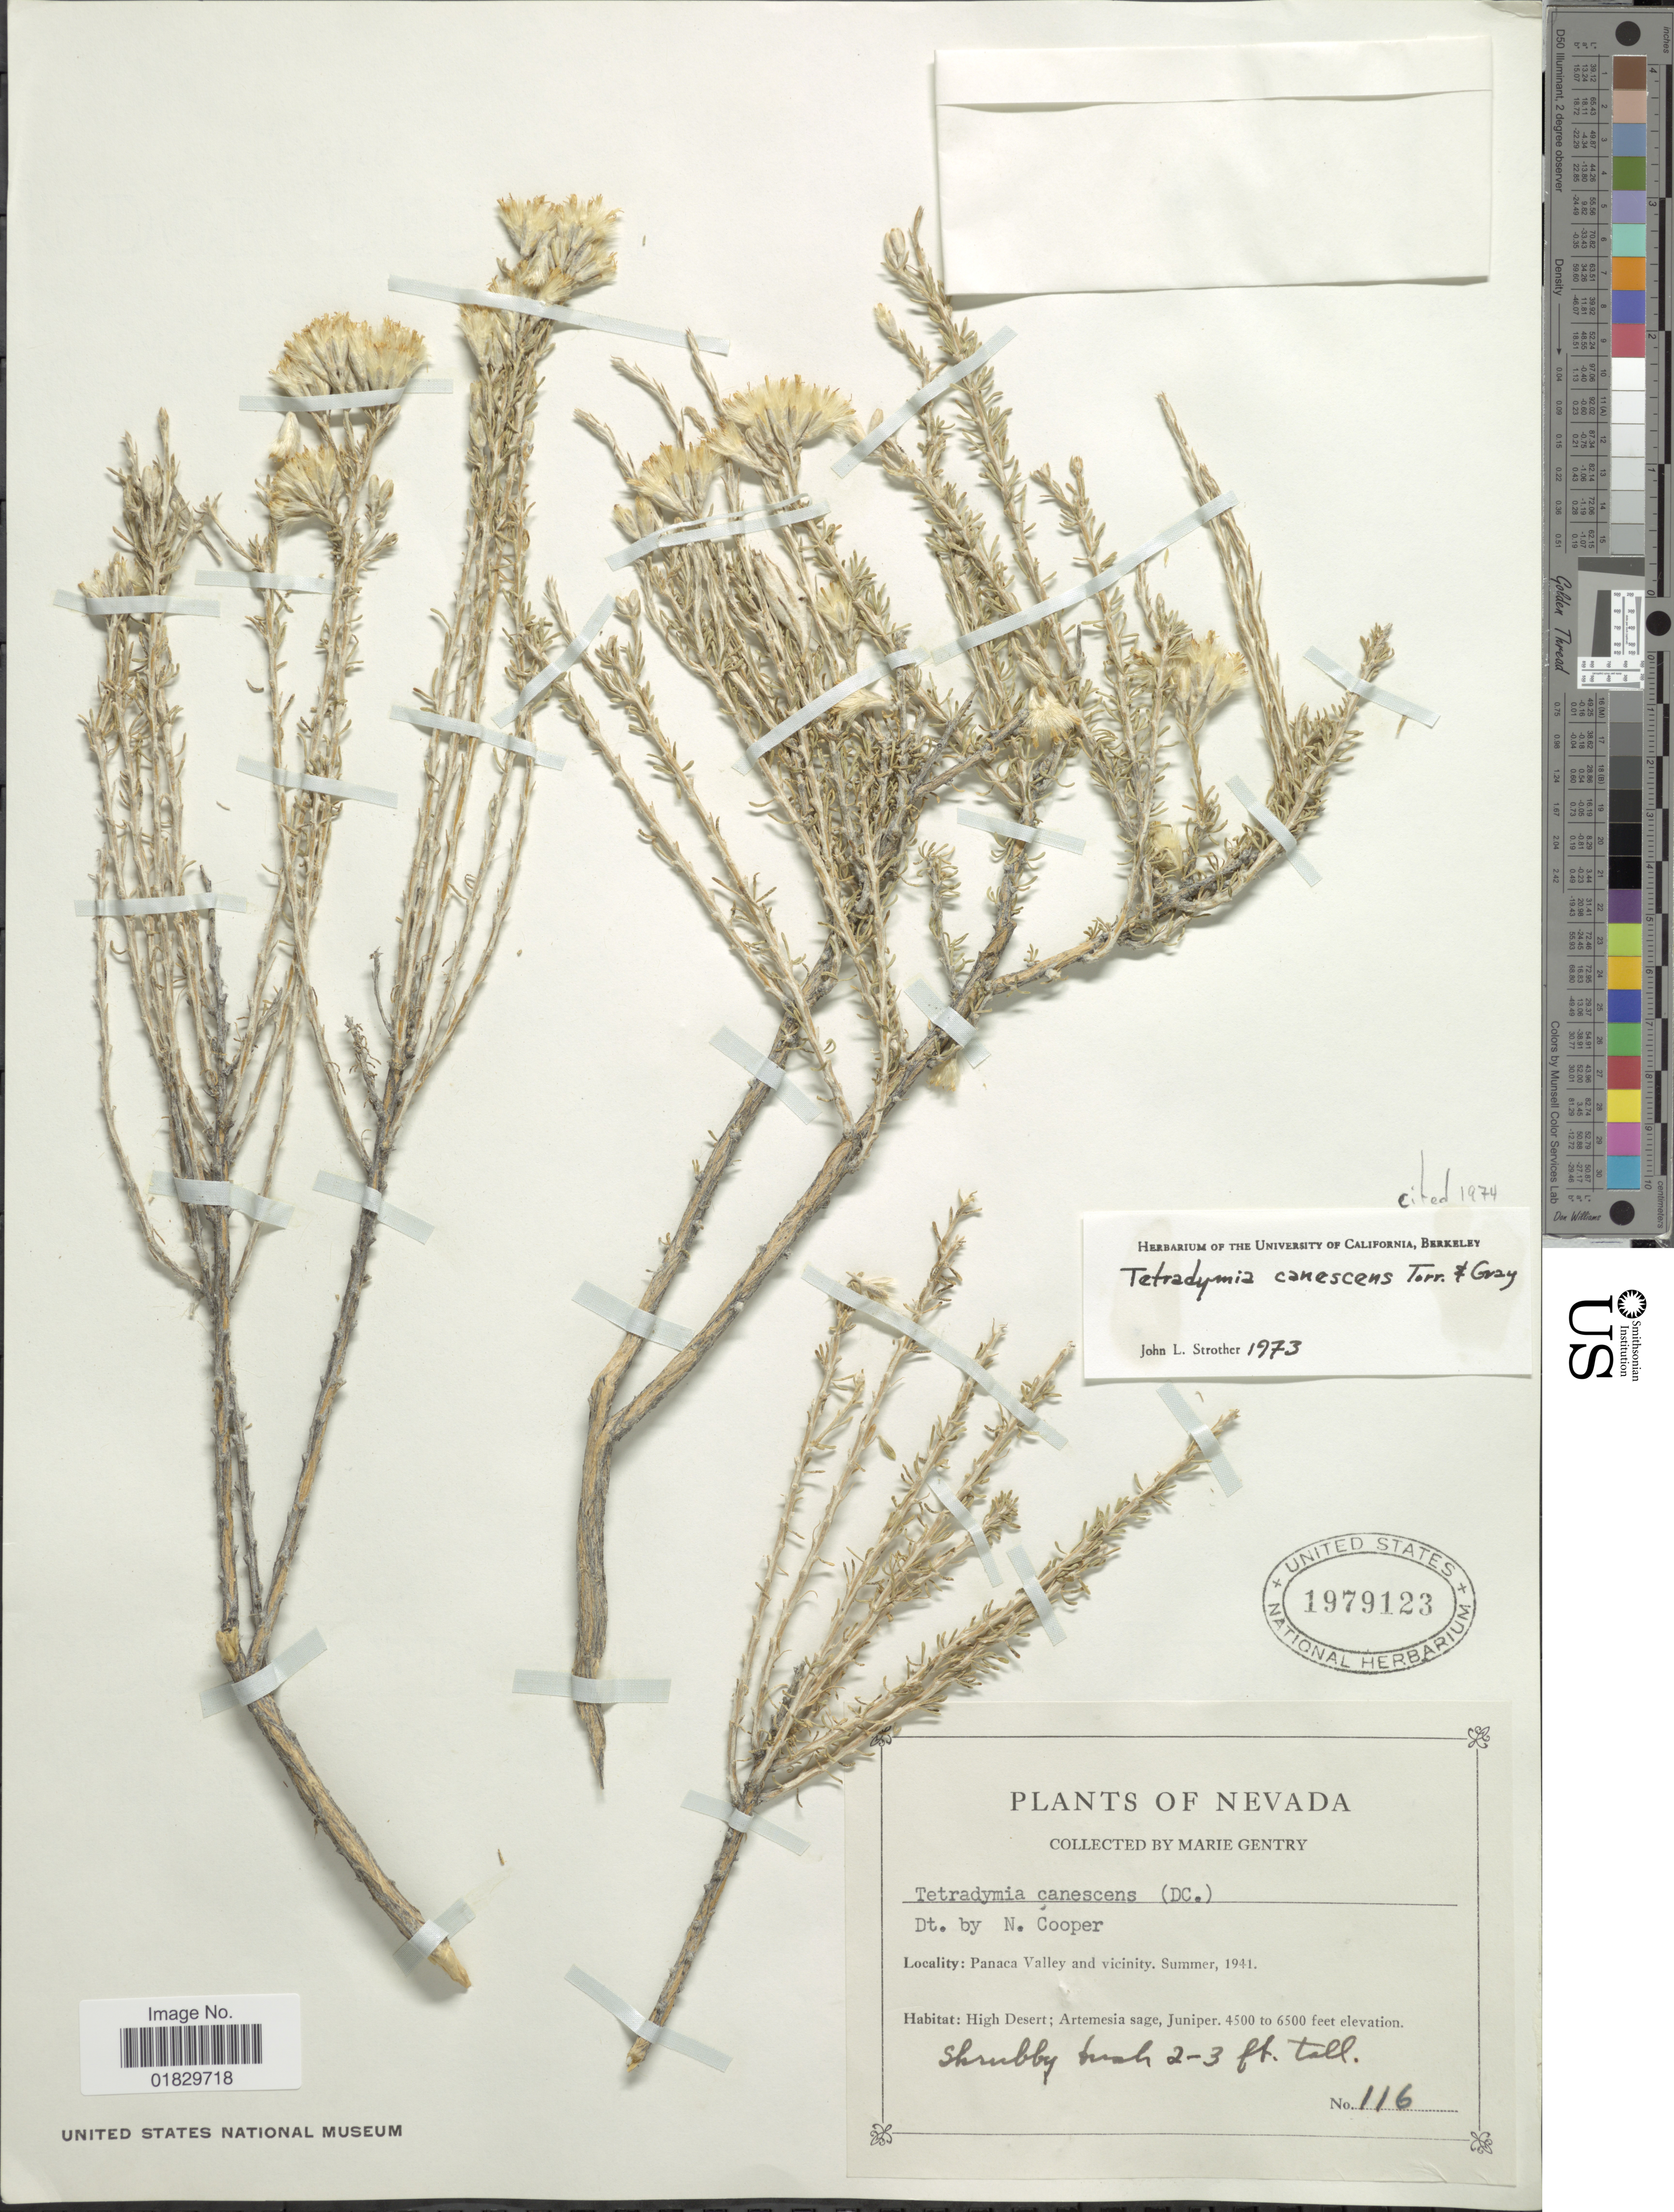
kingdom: Plantae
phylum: Tracheophyta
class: Magnoliopsida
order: Asterales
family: Asteraceae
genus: Tetradymia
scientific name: Tetradymia canescens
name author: DC.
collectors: M. Gentry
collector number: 116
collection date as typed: Summer 1941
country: United States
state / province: Nevada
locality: Panaca Valley and vicinity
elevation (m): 1372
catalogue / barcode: US 1979123